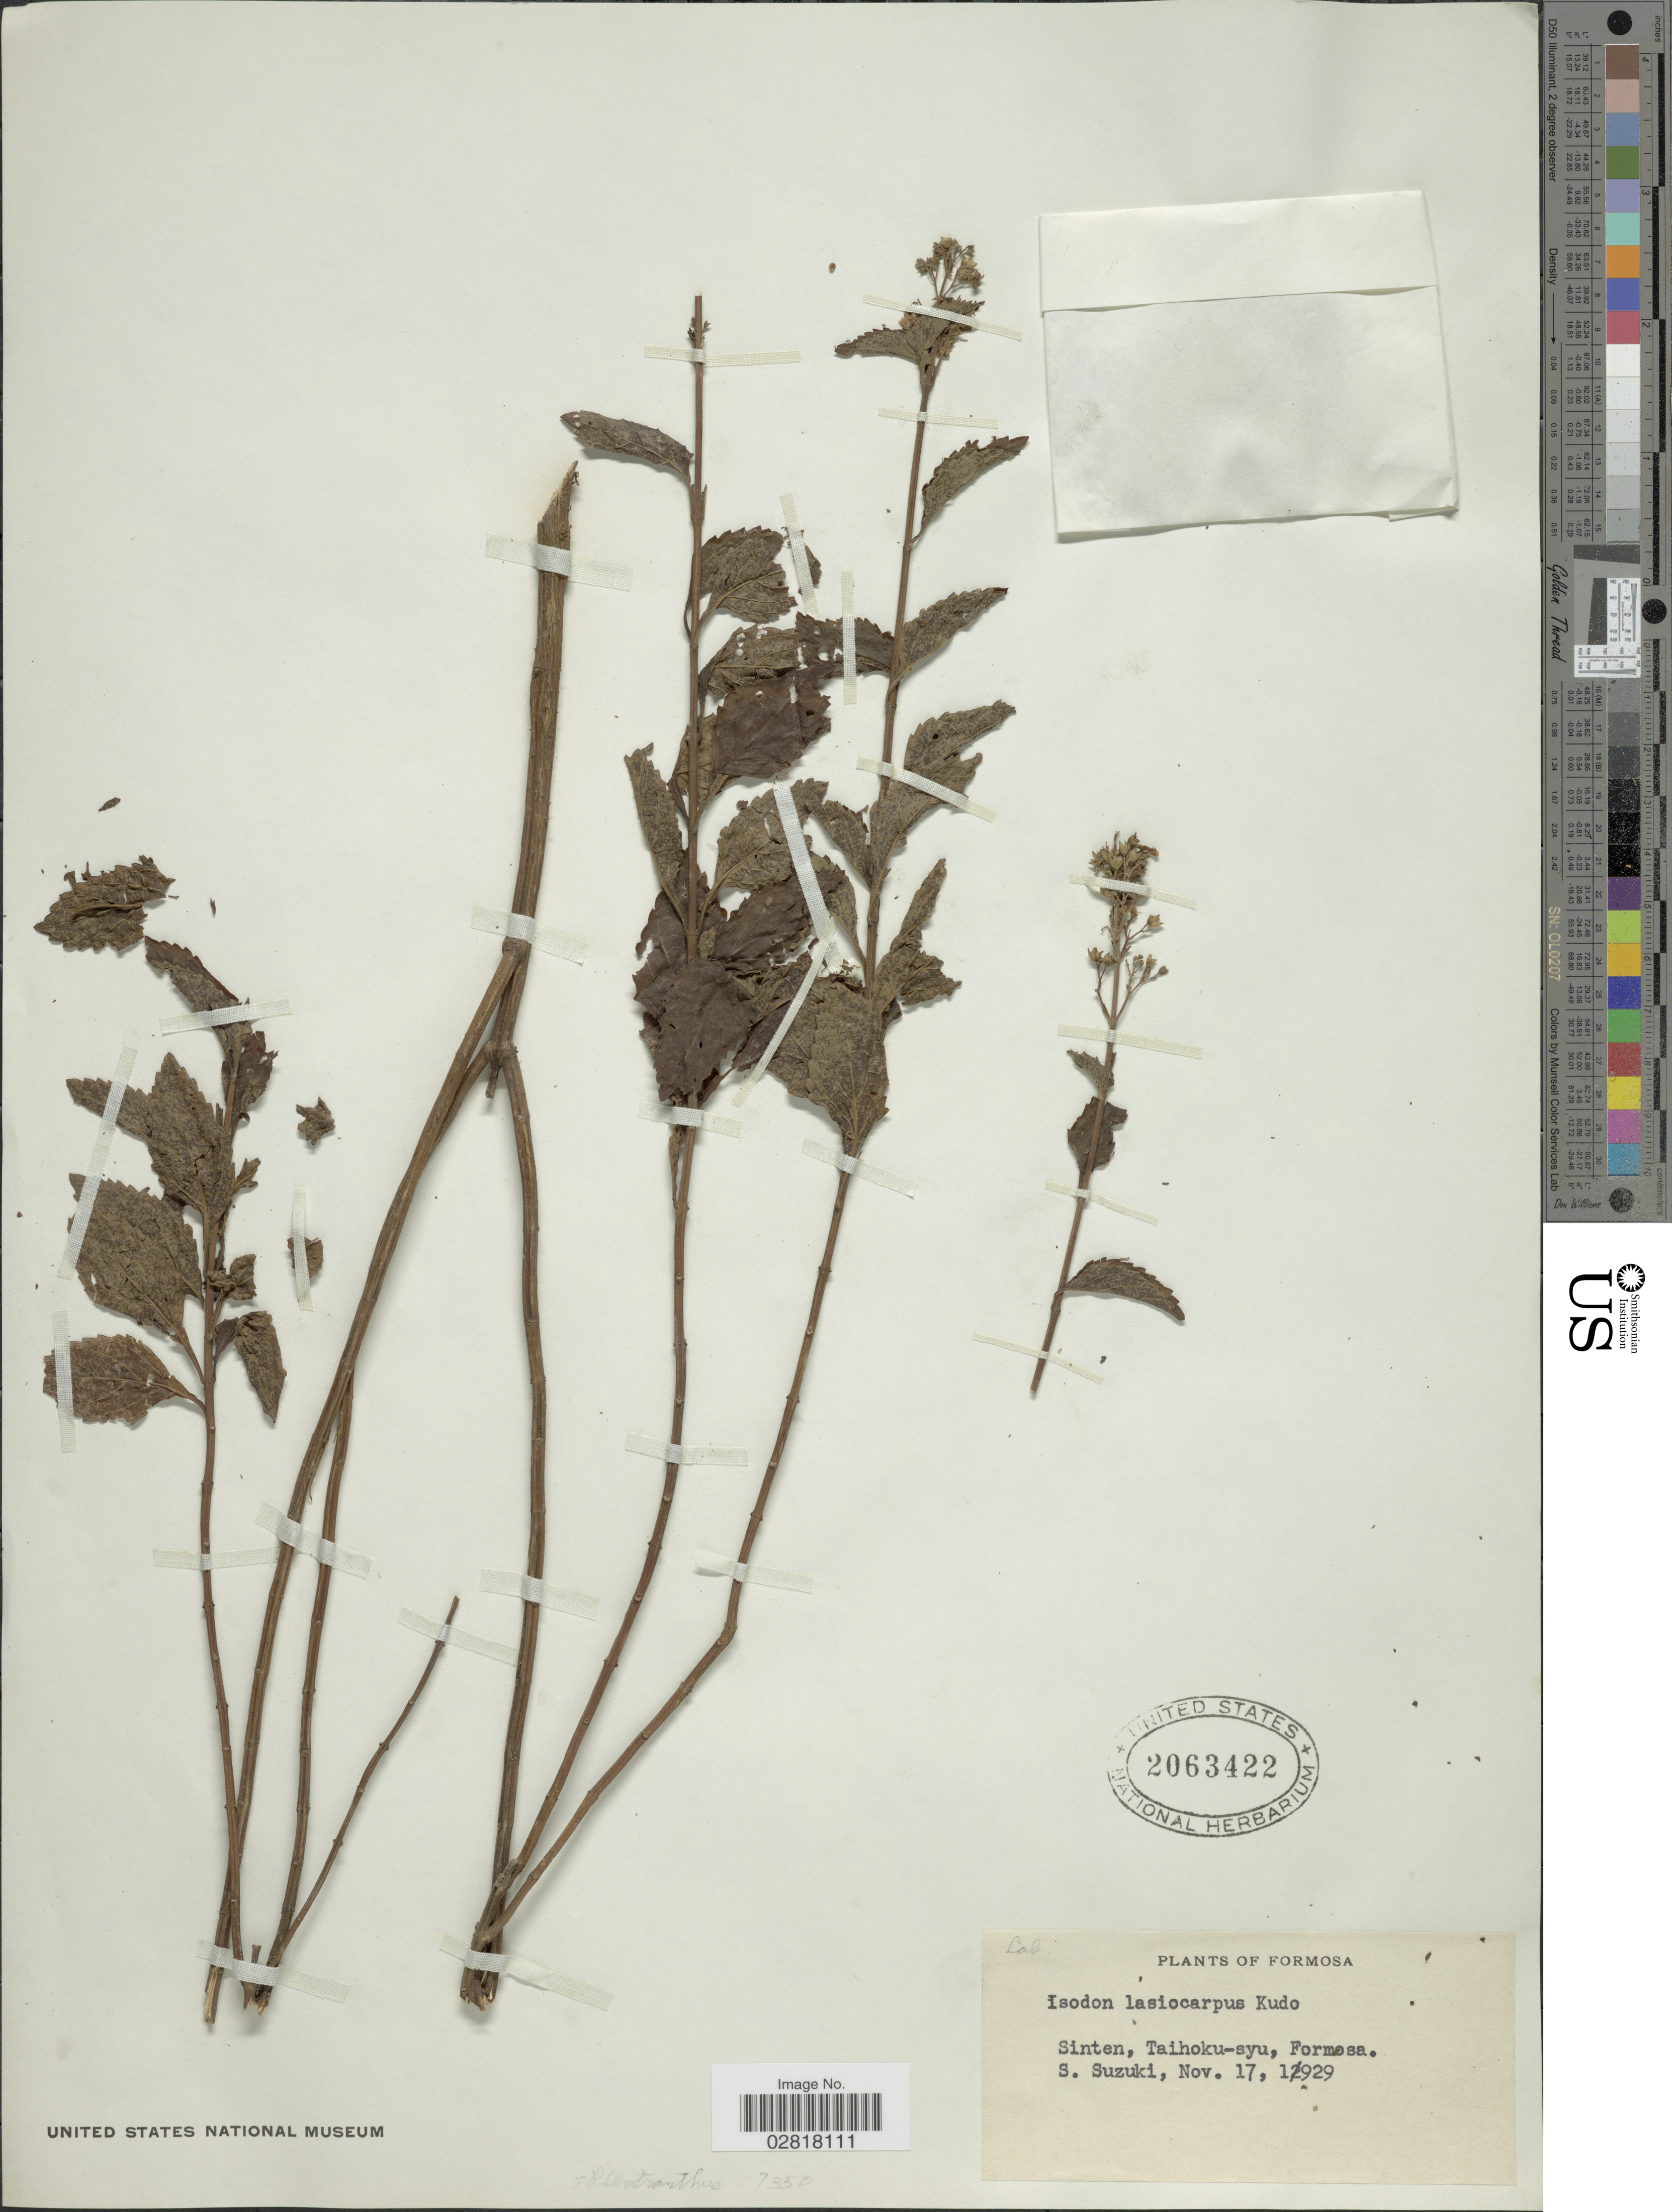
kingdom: Plantae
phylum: Tracheophyta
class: Magnoliopsida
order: Lamiales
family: Lamiaceae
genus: Plectranthus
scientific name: Plectranthus lasiocarpus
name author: Hayata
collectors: S. Suzuki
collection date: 1929-11-17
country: Taiwan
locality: Sinten, Taihoku-syu, Formosa.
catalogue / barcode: US 2063422